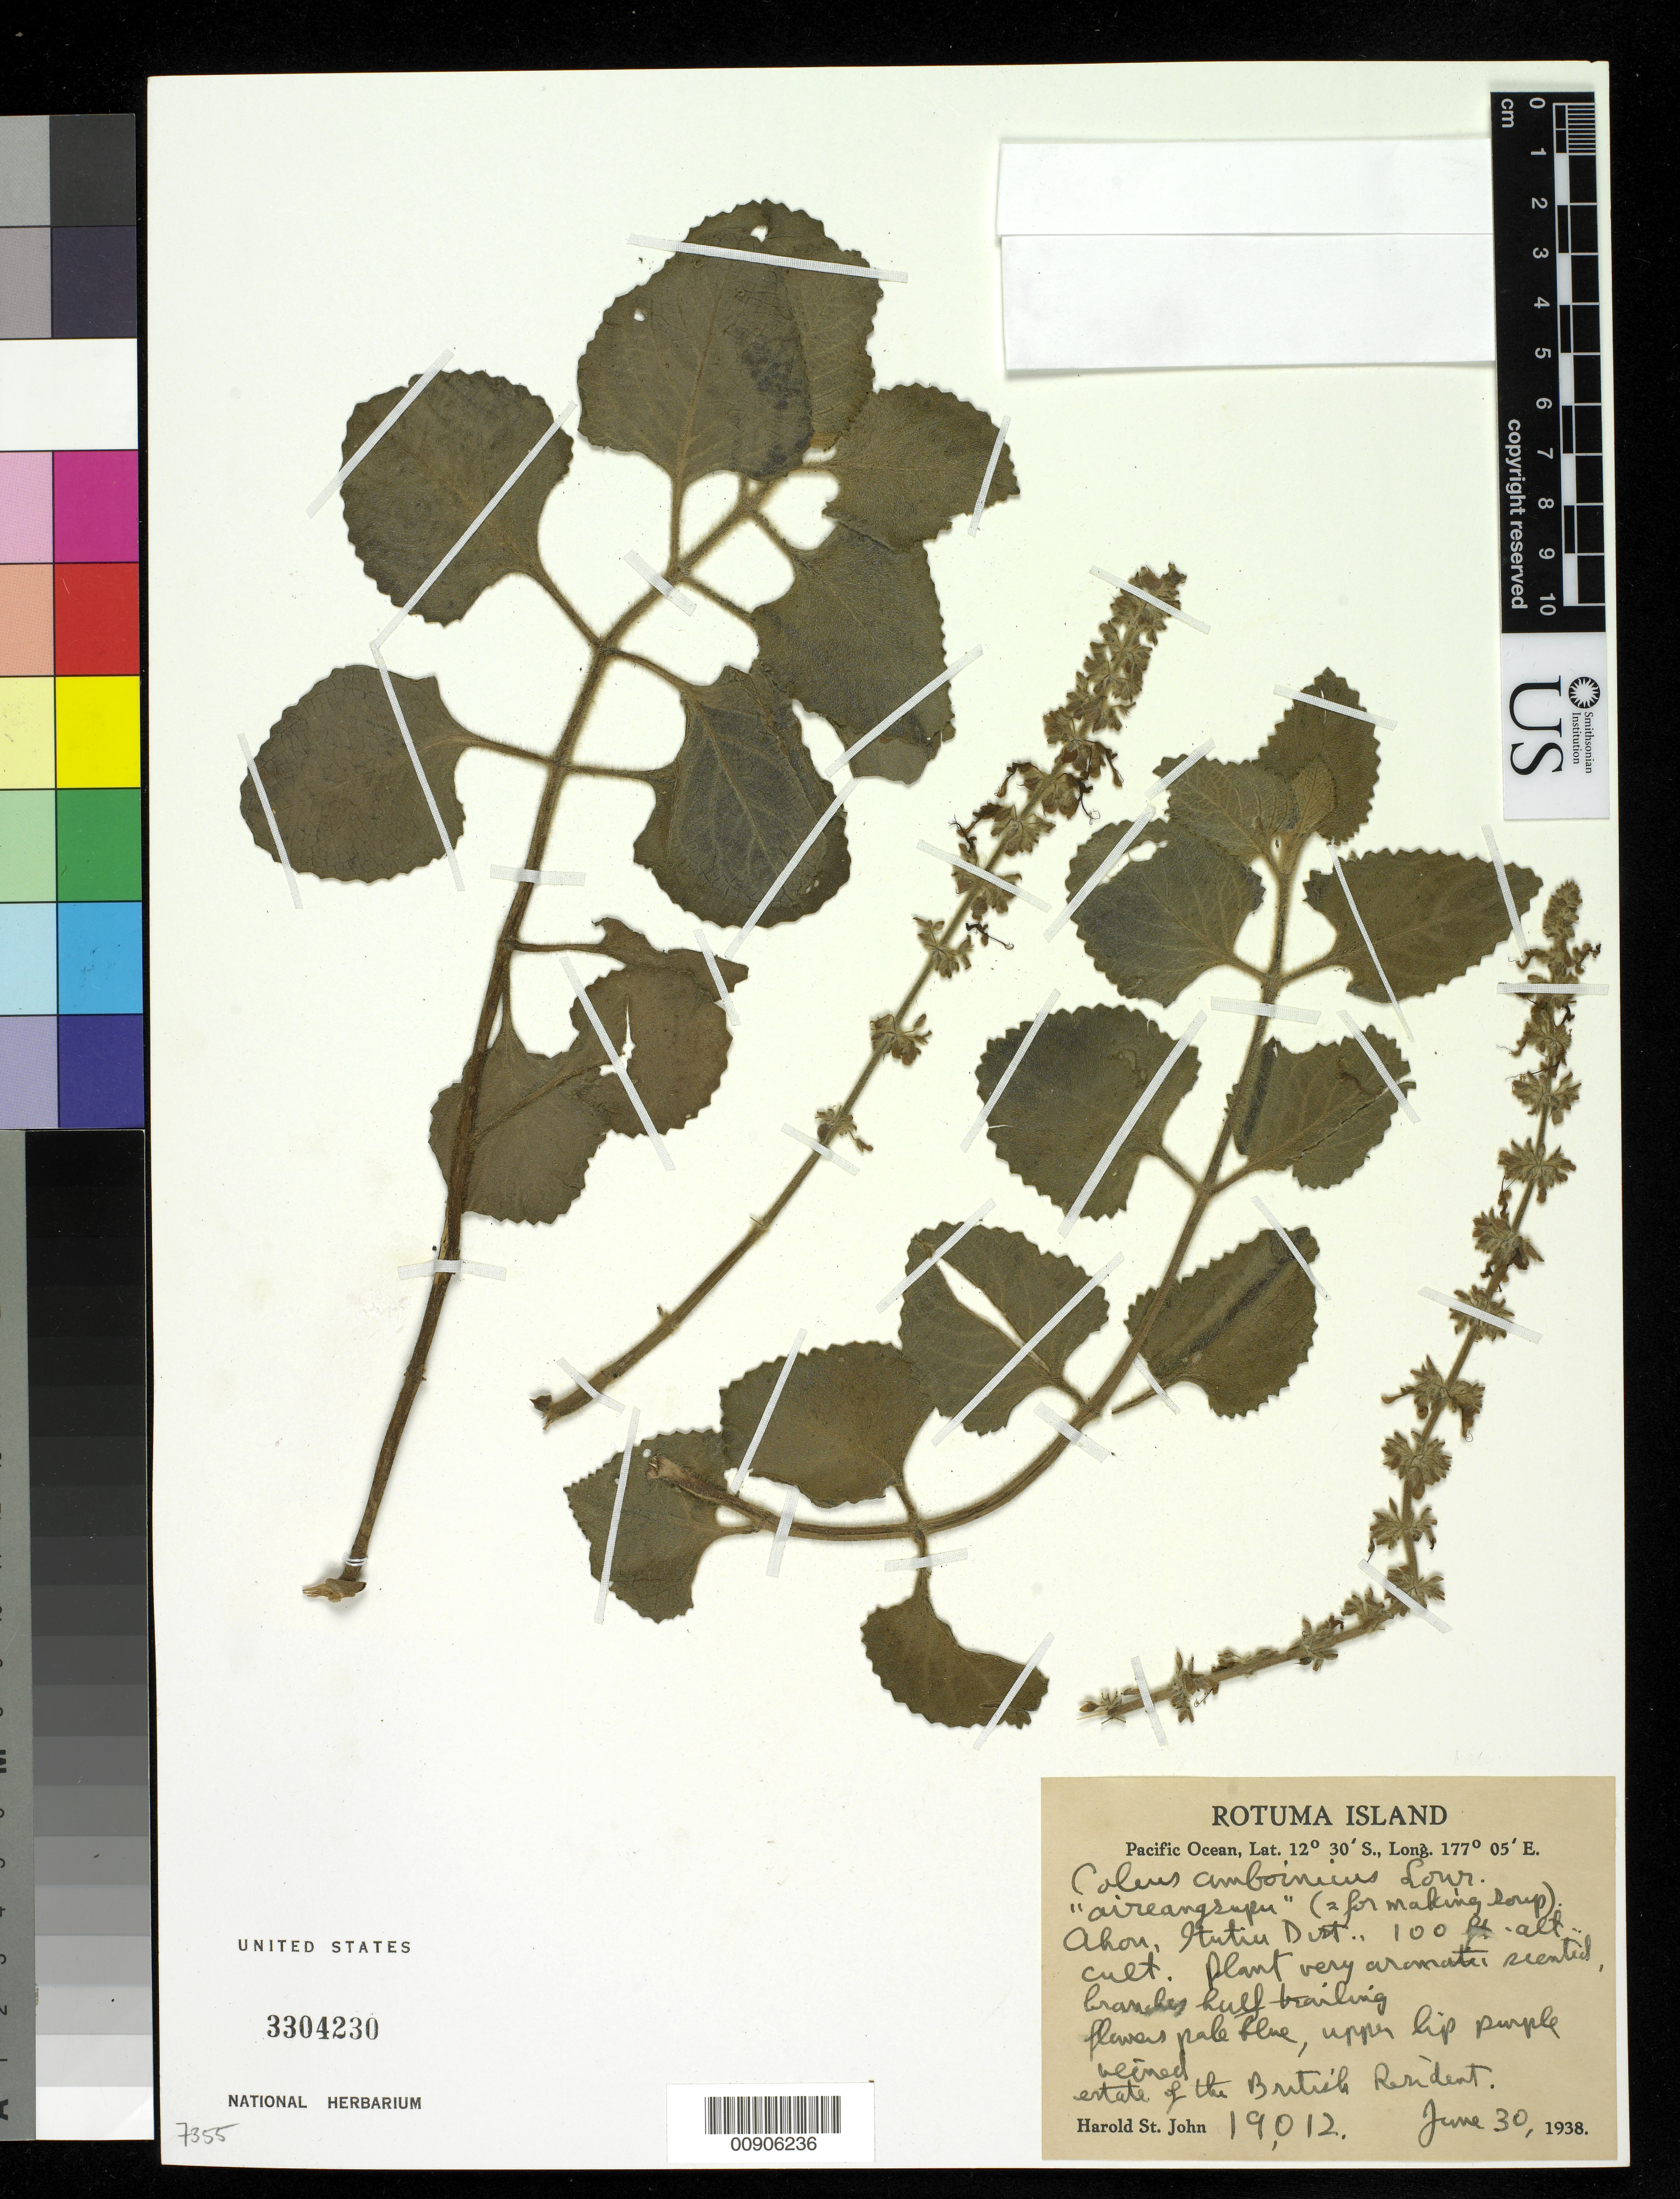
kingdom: Plantae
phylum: Tracheophyta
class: Magnoliopsida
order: Lamiales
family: Lamiaceae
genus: Coleus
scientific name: Coleus amboinicus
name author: Lour.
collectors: H. St. John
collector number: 19012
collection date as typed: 30 Jun 1938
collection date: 1938-06-30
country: Fiji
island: Rotuma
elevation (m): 30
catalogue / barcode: US 3304230